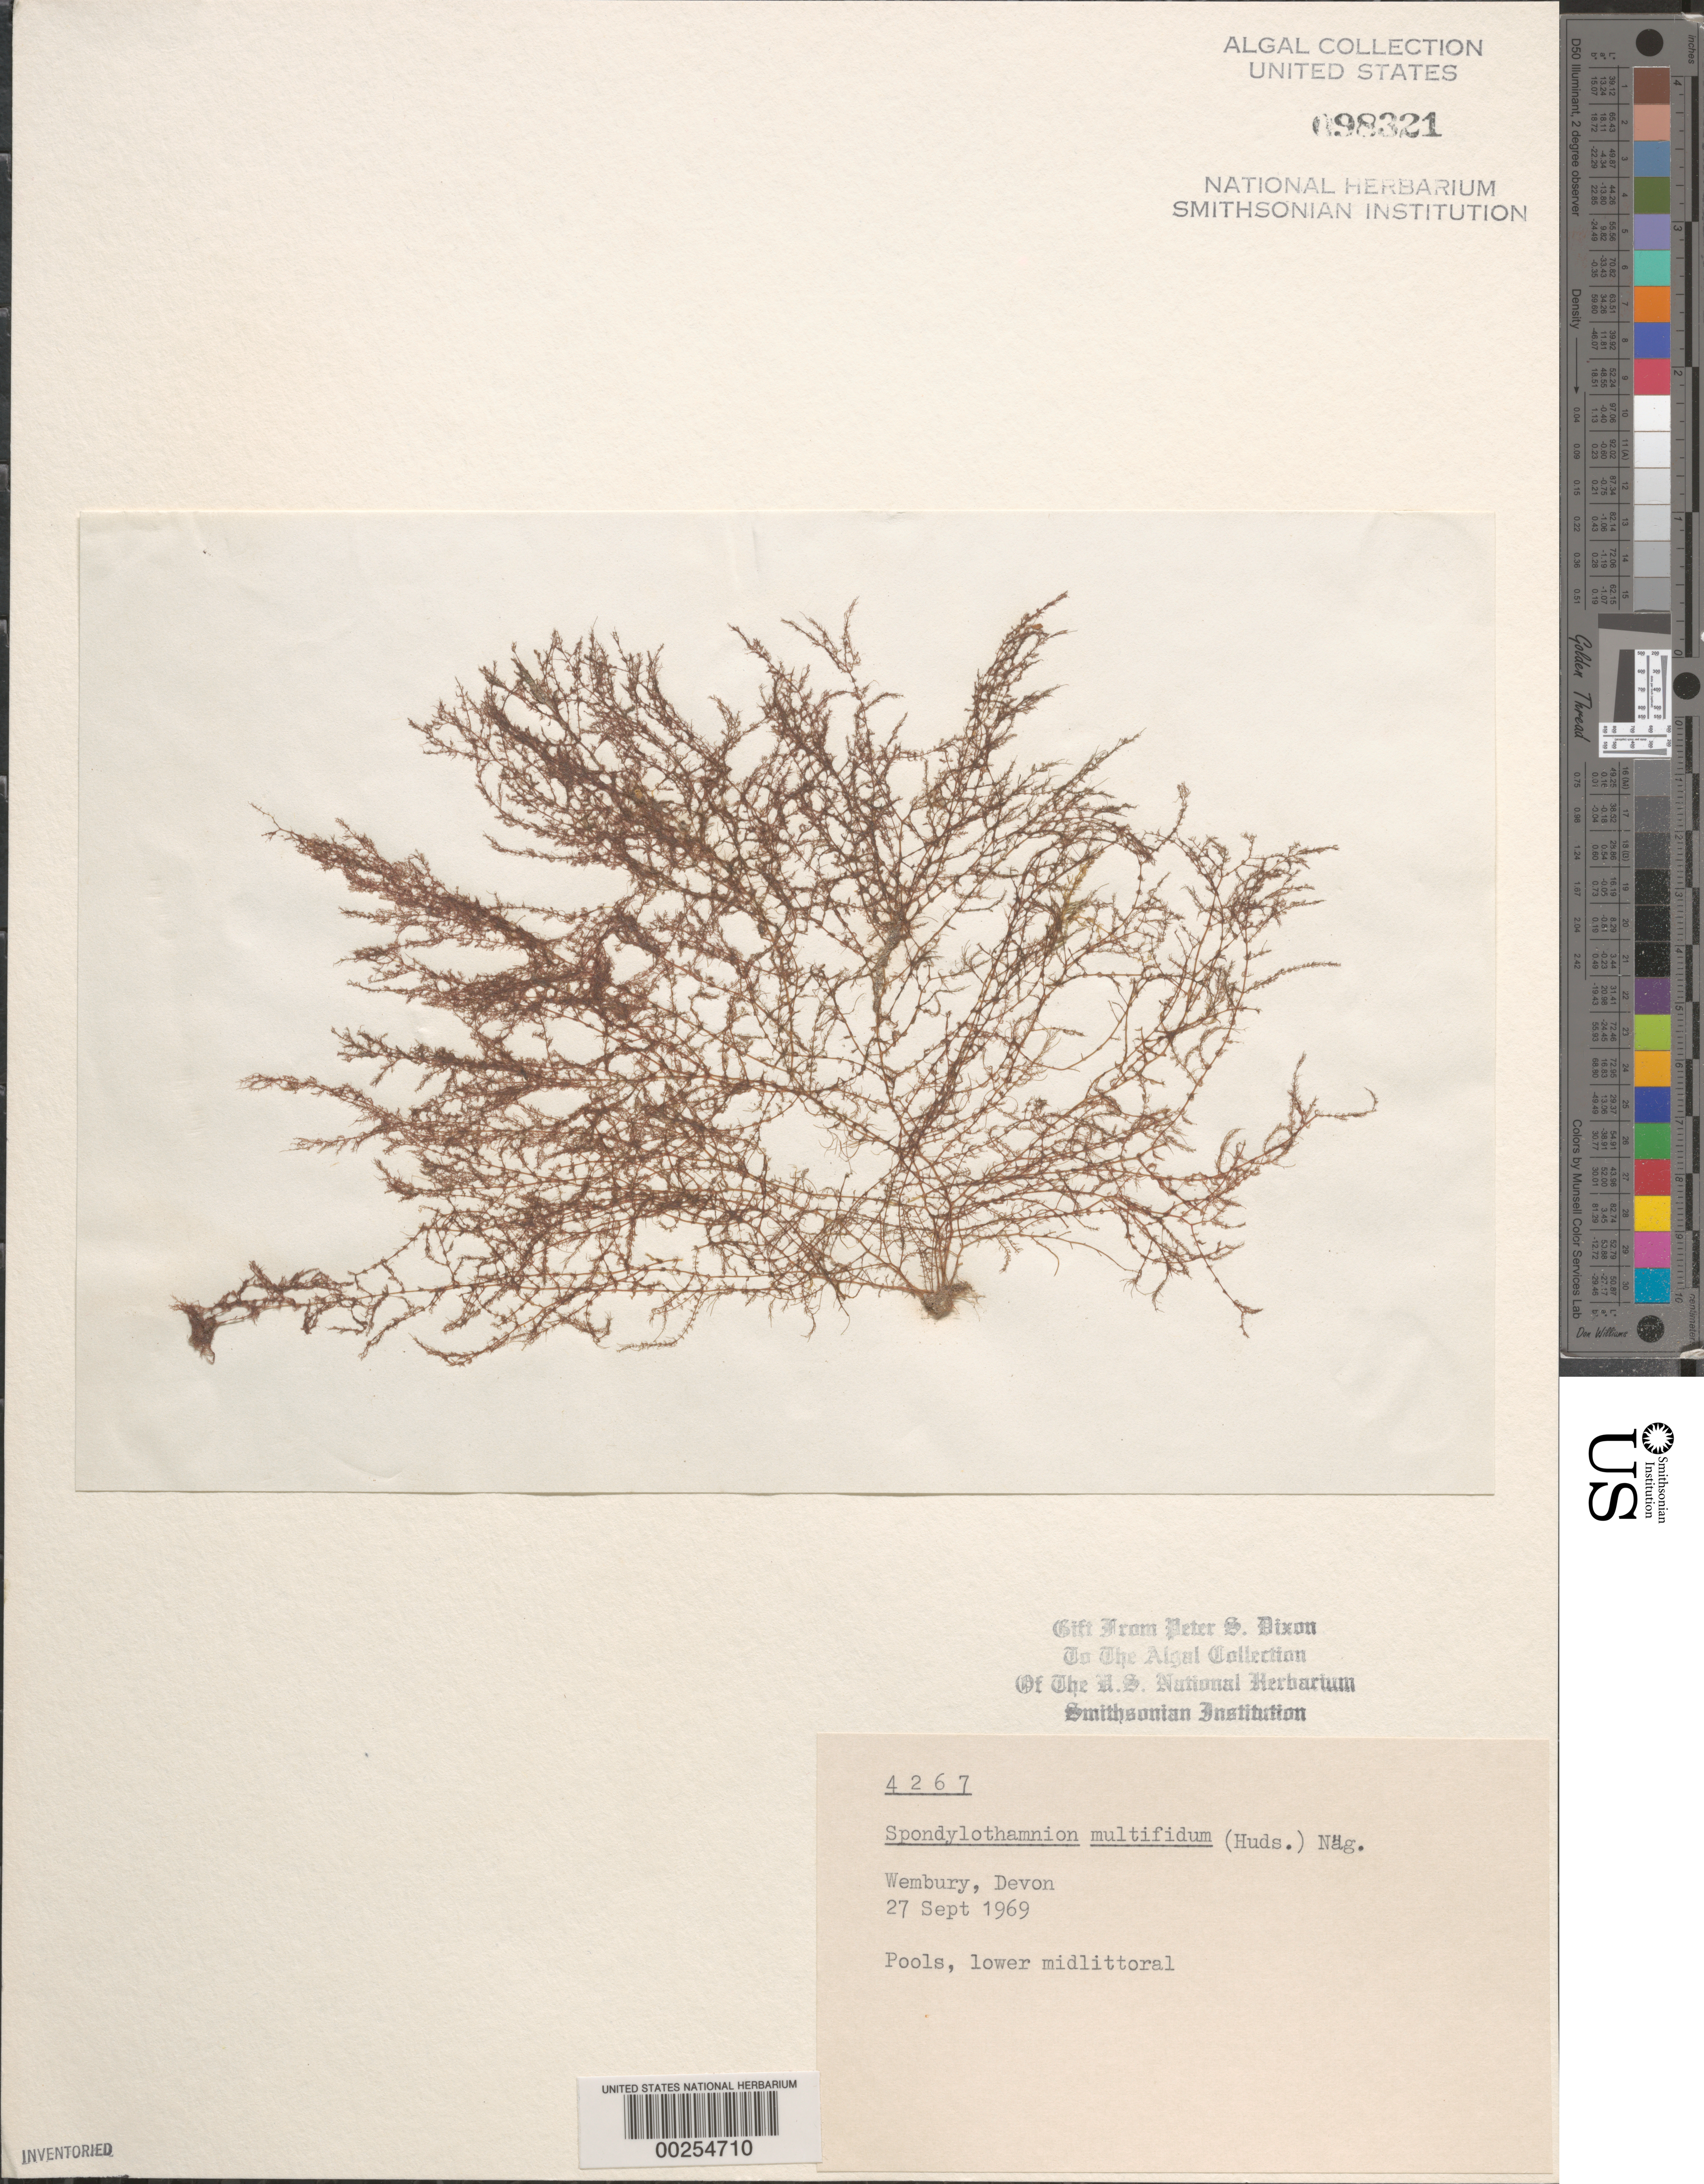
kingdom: Plantae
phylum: Rhodophyta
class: Florideophyceae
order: Ceramiales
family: Wrangeliaceae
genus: Sphondylothamnion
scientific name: Sphondylothamnion multifidum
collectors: P. S. Dixon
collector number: PSD 4267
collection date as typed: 27 Sep 1969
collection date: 1969-09-27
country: United Kingdom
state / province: England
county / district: Devon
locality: Wembury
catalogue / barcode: US 98321